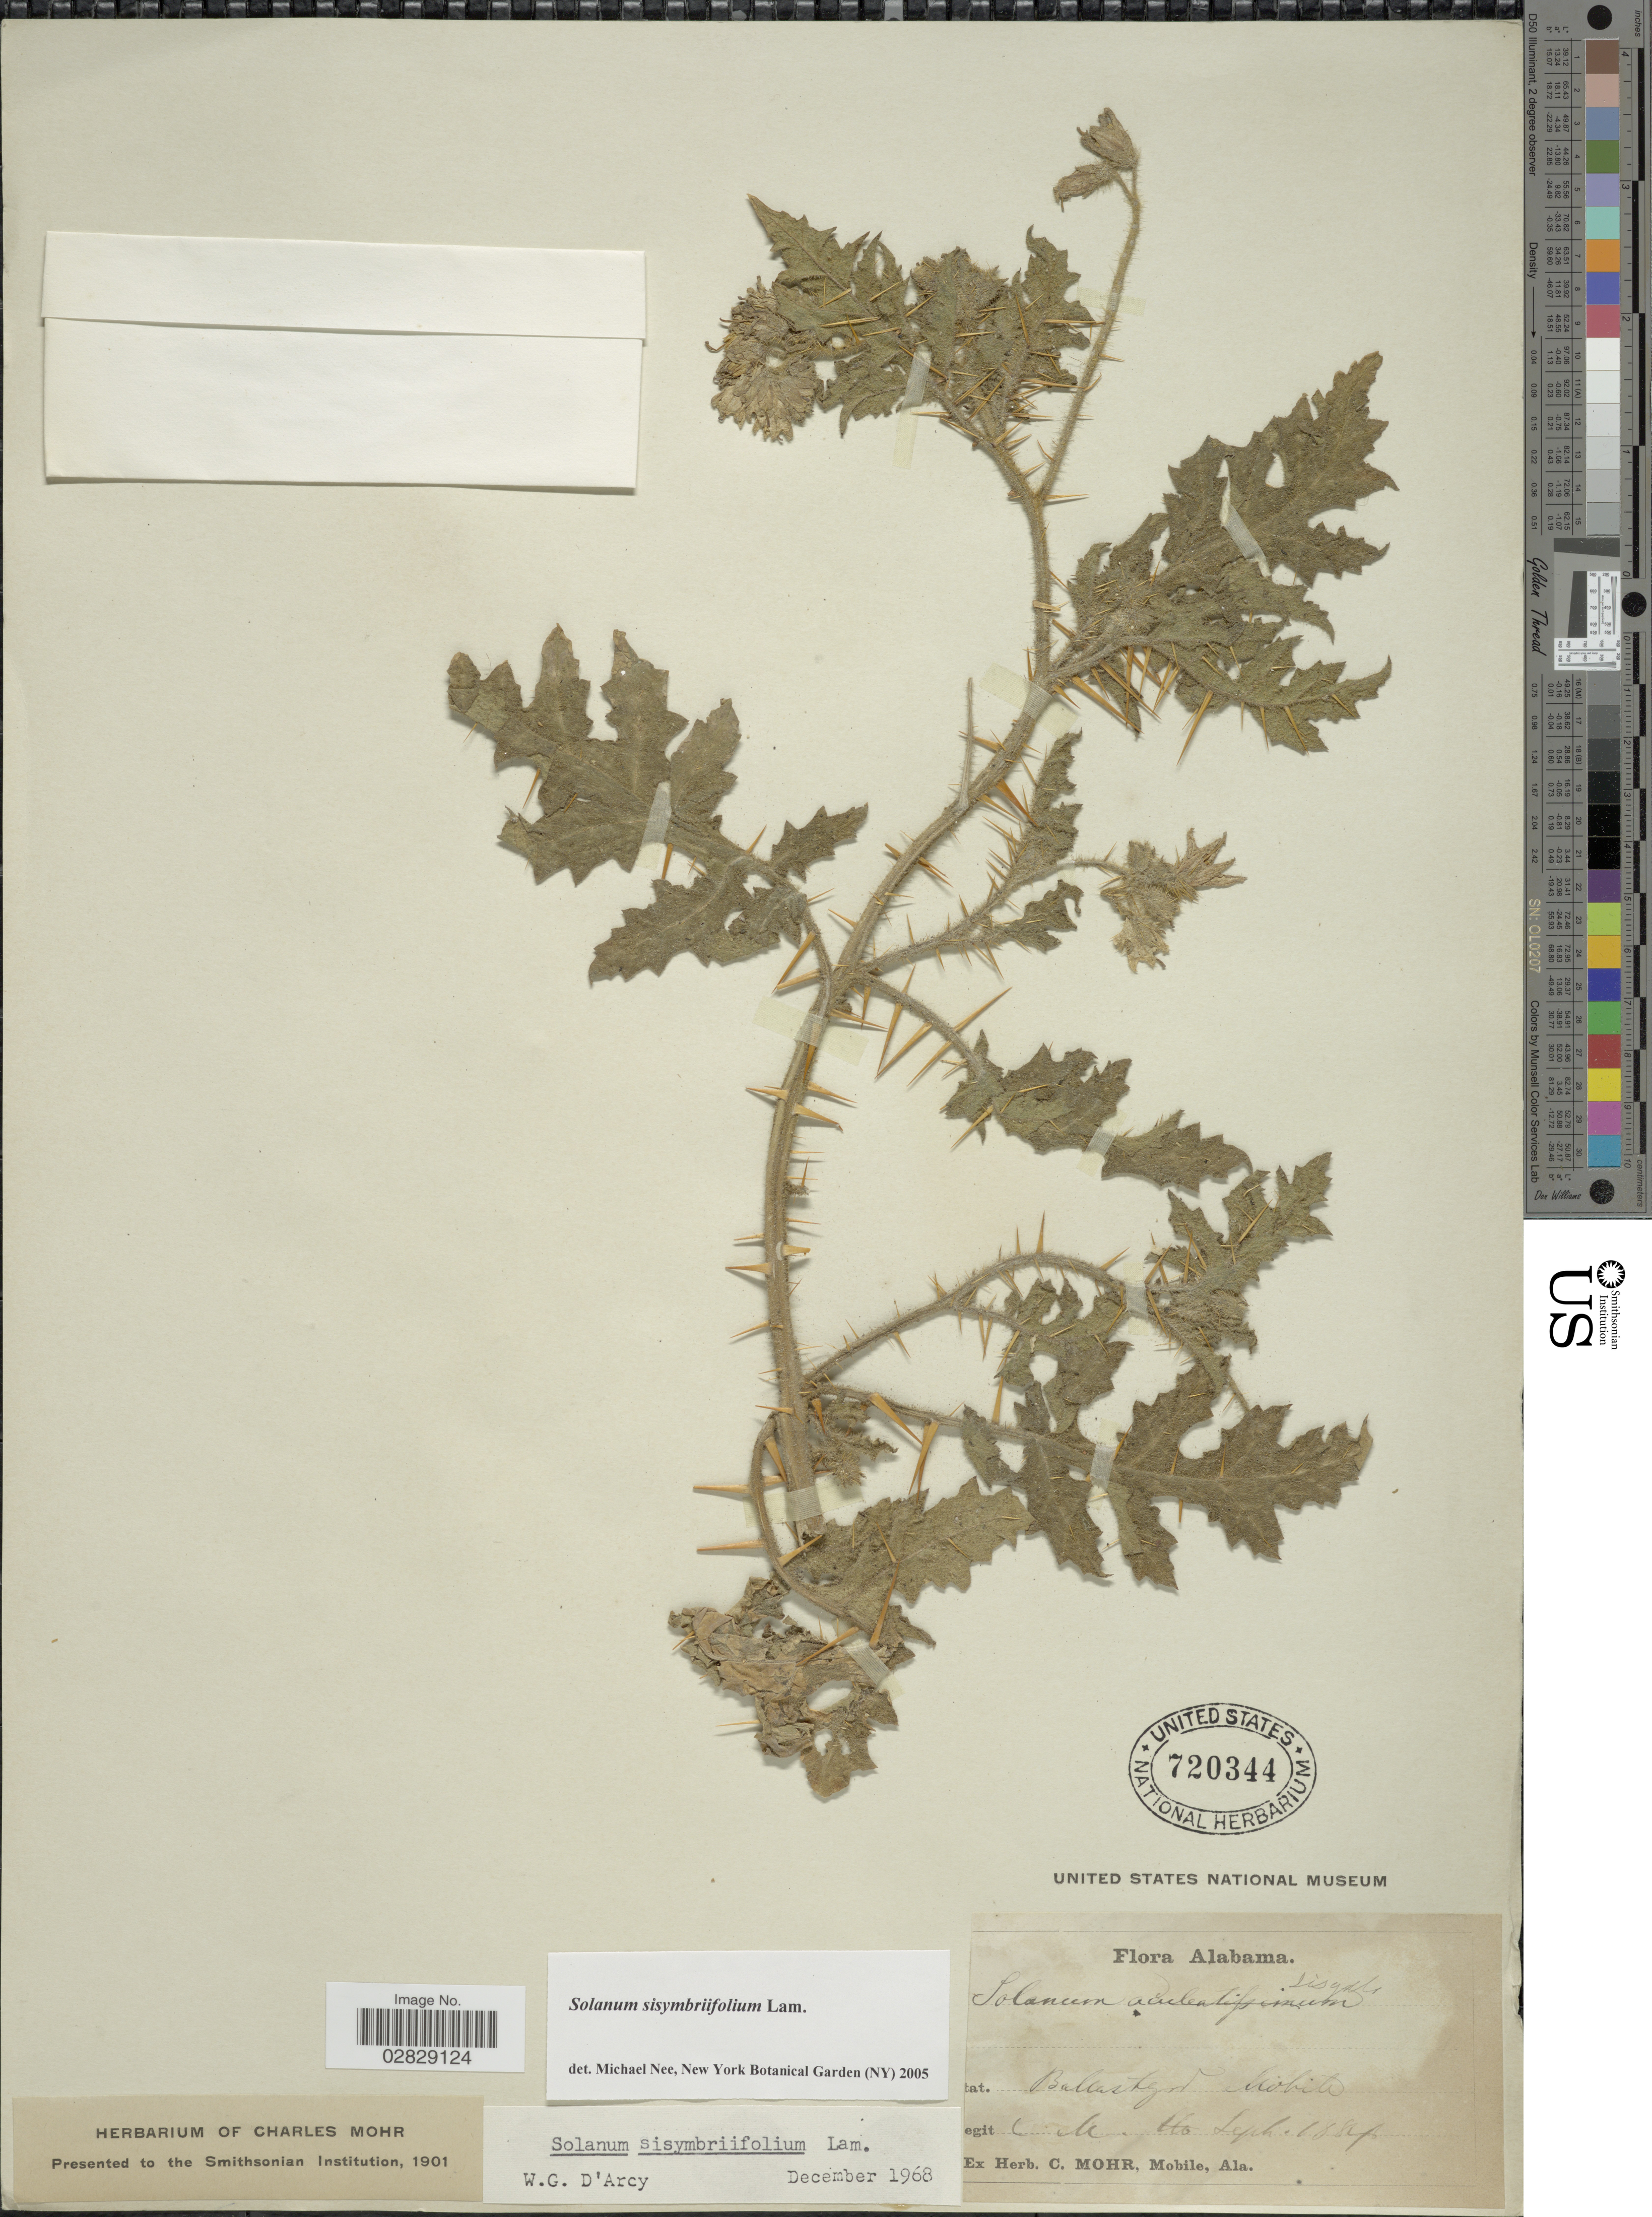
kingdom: Plantae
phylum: Tracheophyta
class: Magnoliopsida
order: Solanales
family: Solanaceae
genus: Solanum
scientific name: Solanum sisymbrifolium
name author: Lam.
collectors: Mohr, C. T. (herbarium)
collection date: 1884-09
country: United States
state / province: Alabama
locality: Ballast grd, Mobile.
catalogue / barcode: US 720344